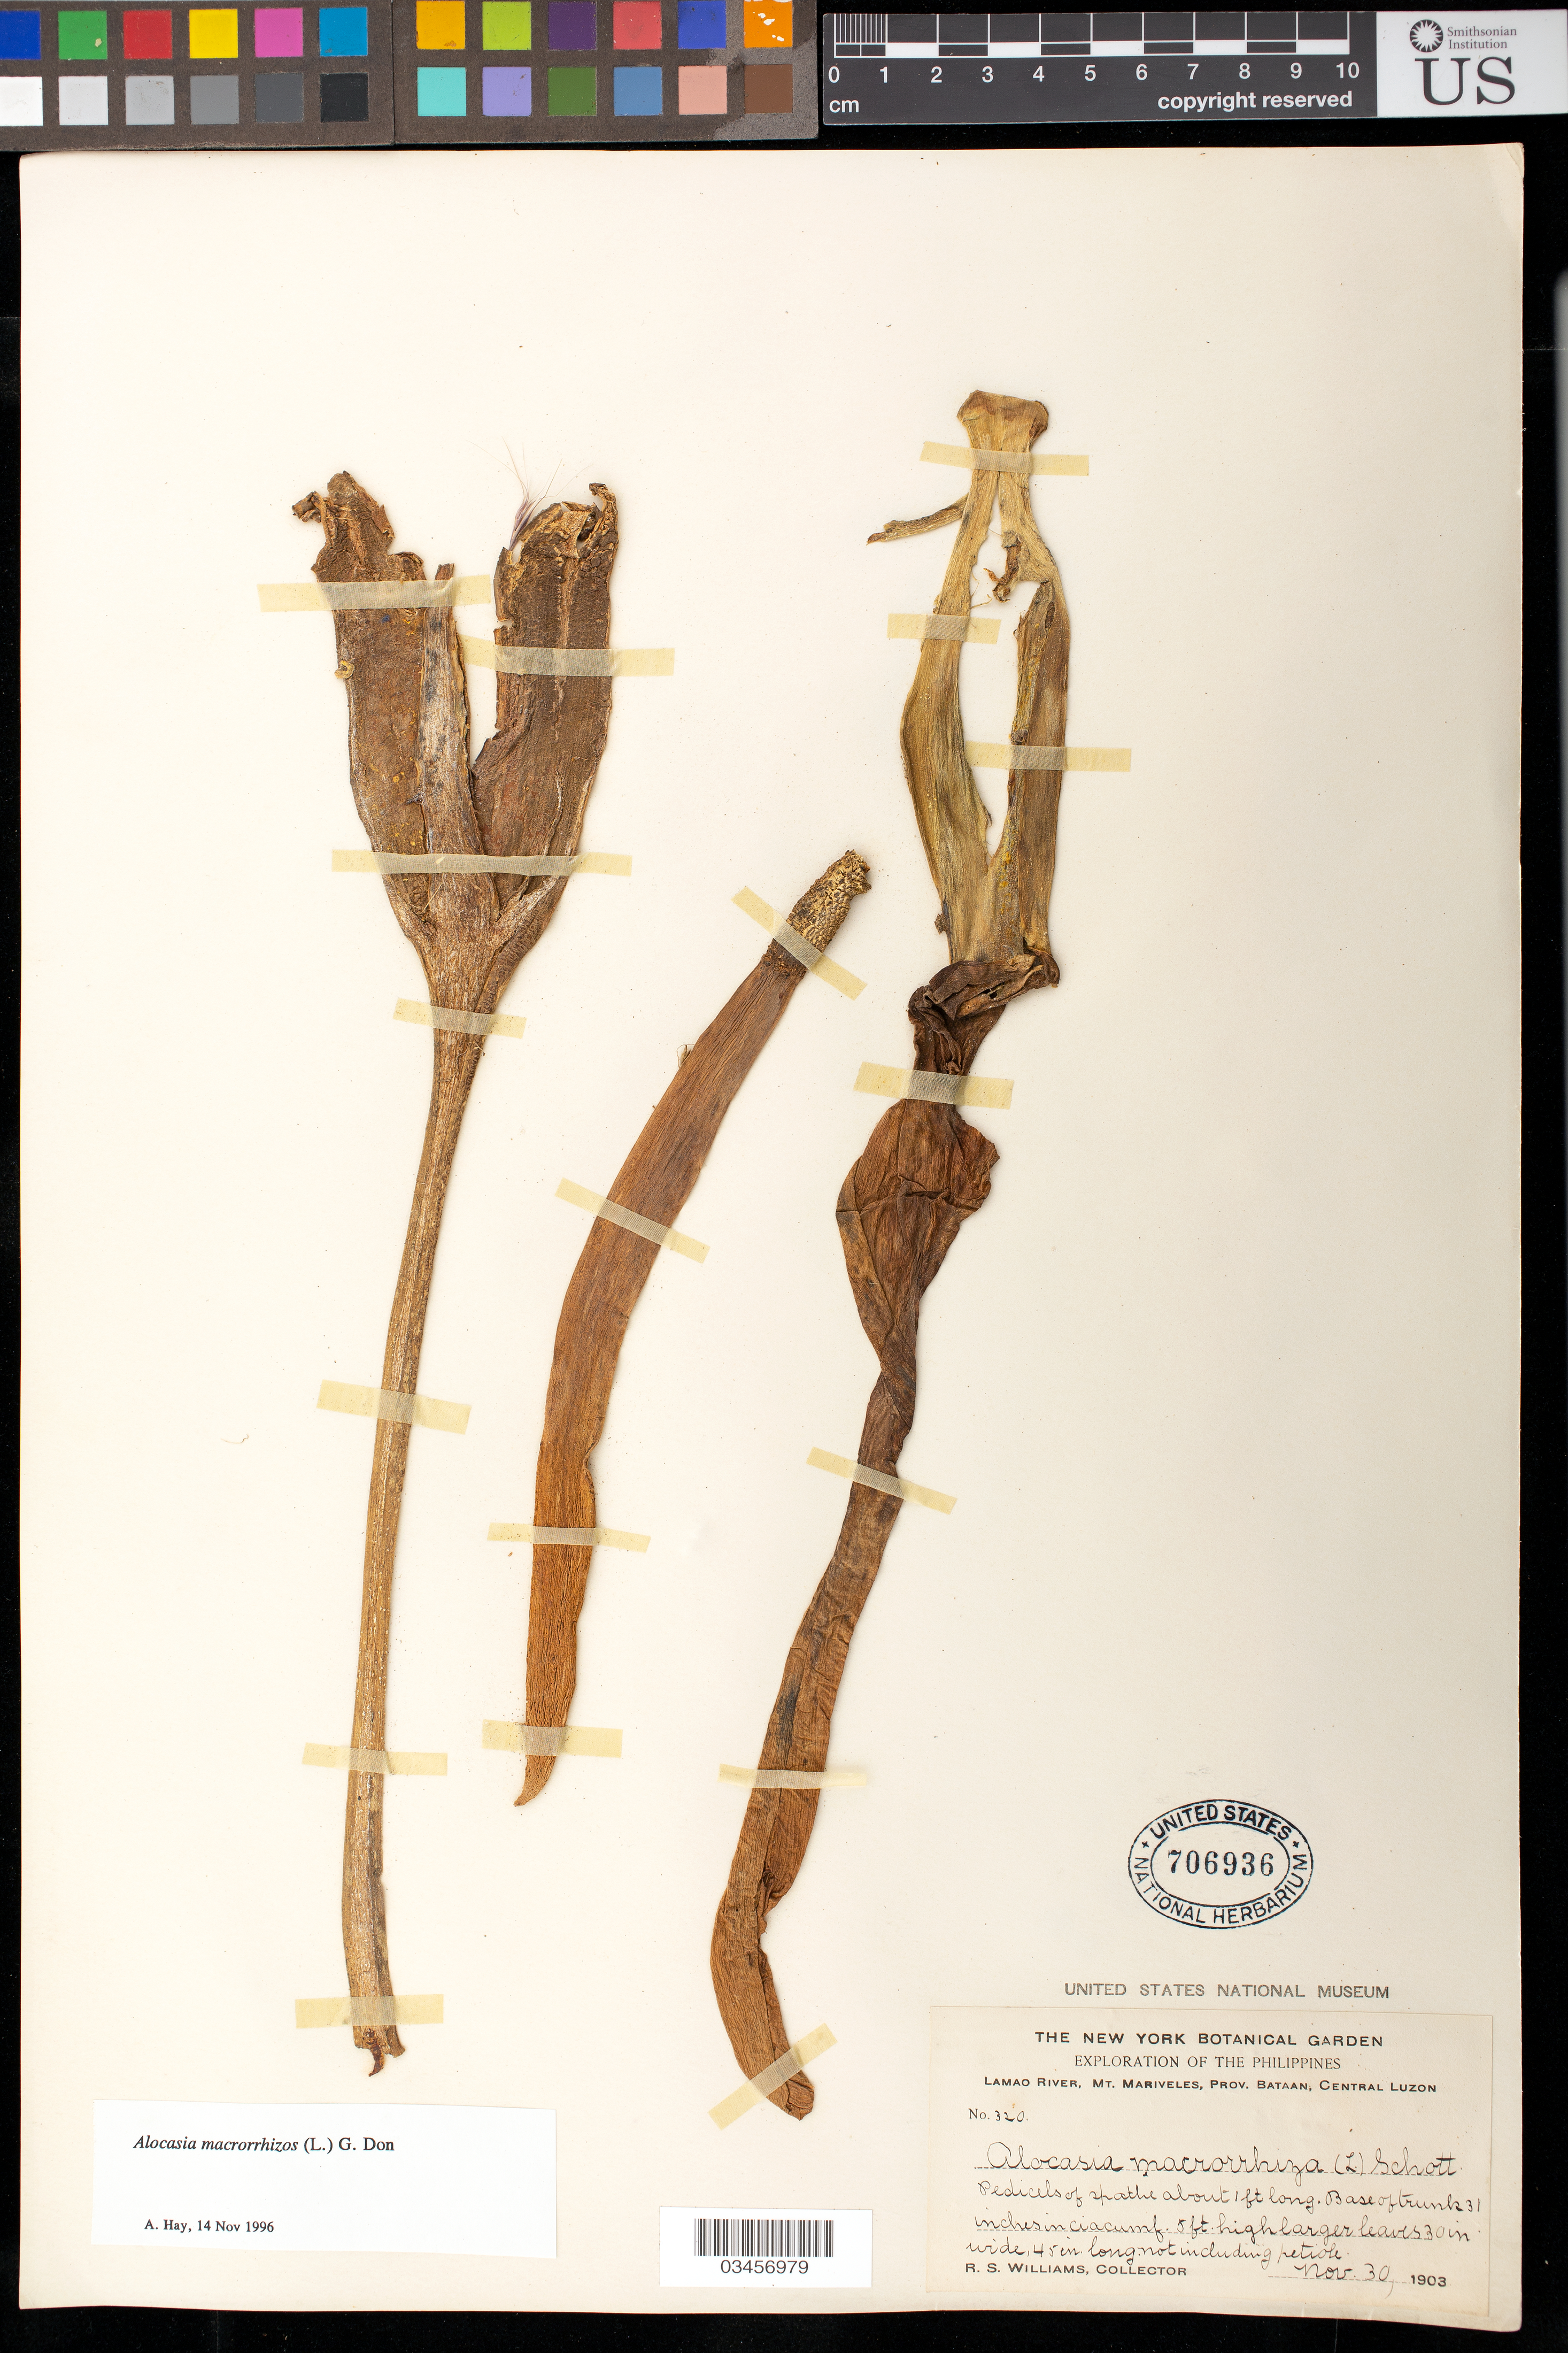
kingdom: Plantae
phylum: Tracheophyta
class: Liliopsida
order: Alismatales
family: Araceae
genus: Alocasia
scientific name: Alocasia macrorrhizos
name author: (L.) G. Don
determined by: Hay, A.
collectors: R. S. Williams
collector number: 320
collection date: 1903-11-30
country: Philippines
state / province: Central Luzon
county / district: Bataan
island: Luzon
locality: Lamao River, Mt. Mariveles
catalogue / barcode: US 706936